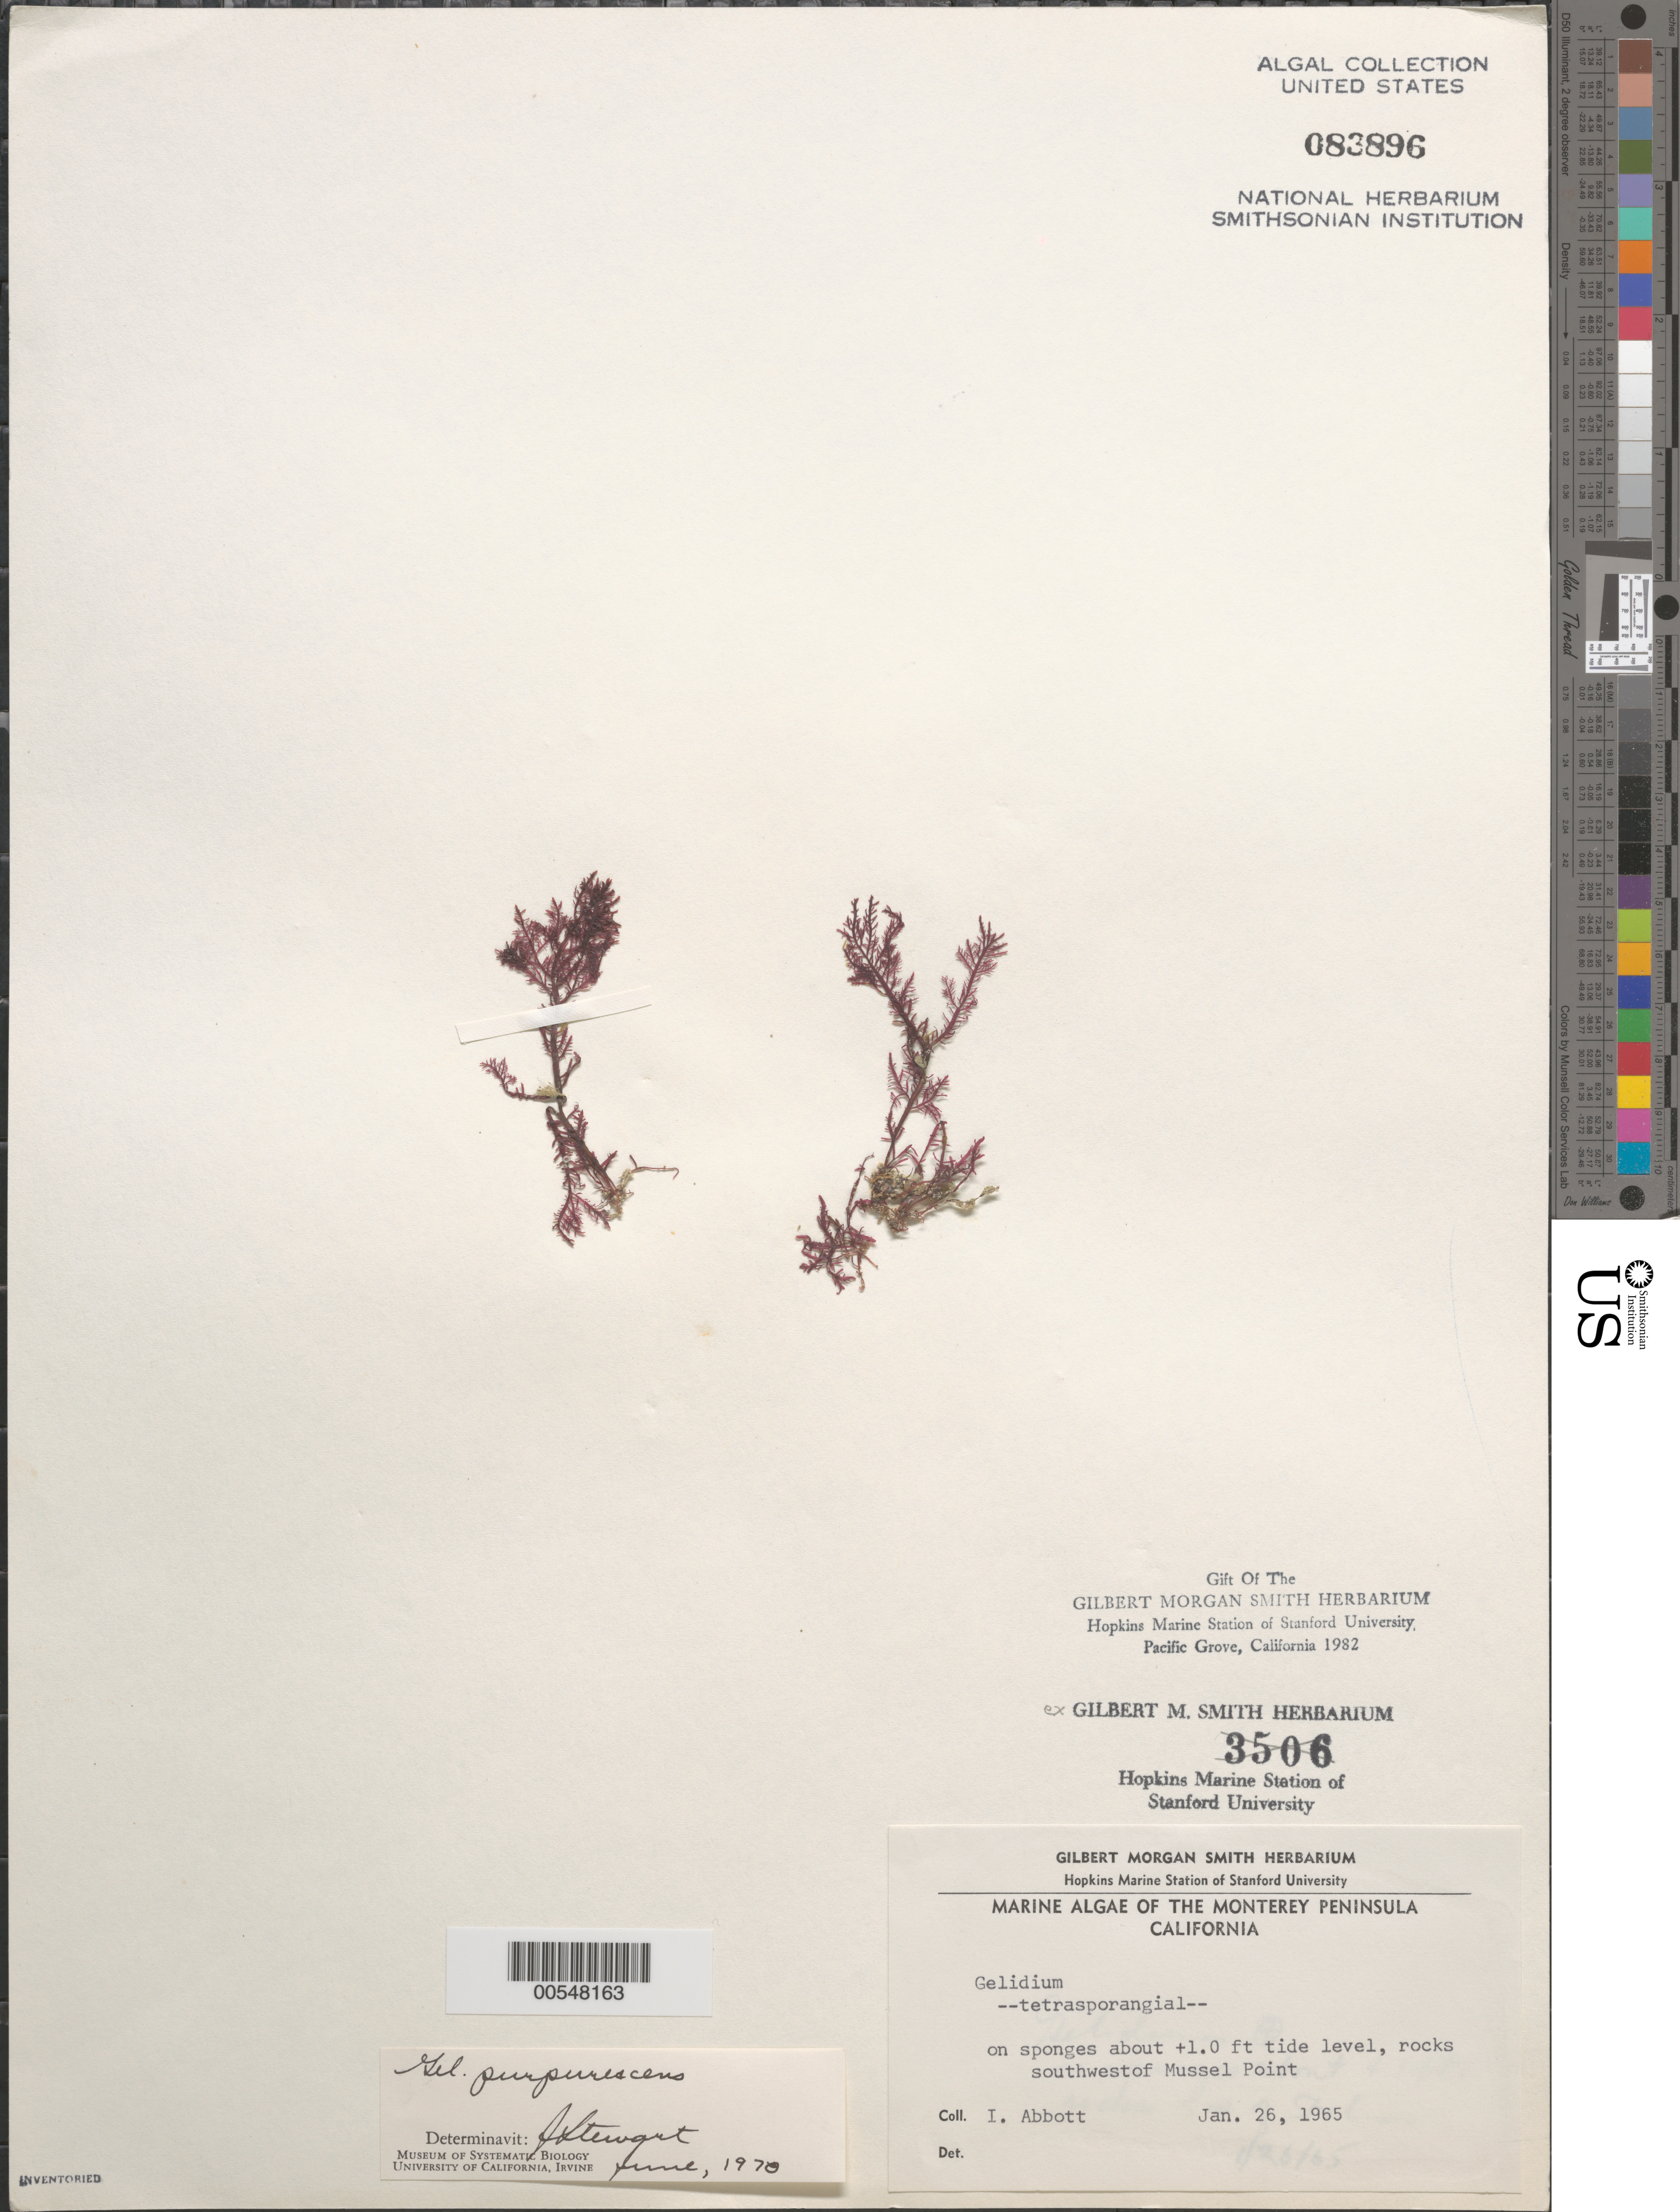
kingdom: Plantae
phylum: Rhodophyta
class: Florideophyceae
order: Gelidiales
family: Gelidiaceae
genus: Gelidium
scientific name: Gelidium purpurascens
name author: N.L. Gardner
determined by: Stewart, J.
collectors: I. A. Abbott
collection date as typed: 26 Jan 1965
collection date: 1965-01-26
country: United States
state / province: California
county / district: Monterey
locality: Southwest of Mussel Point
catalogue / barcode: US 83896